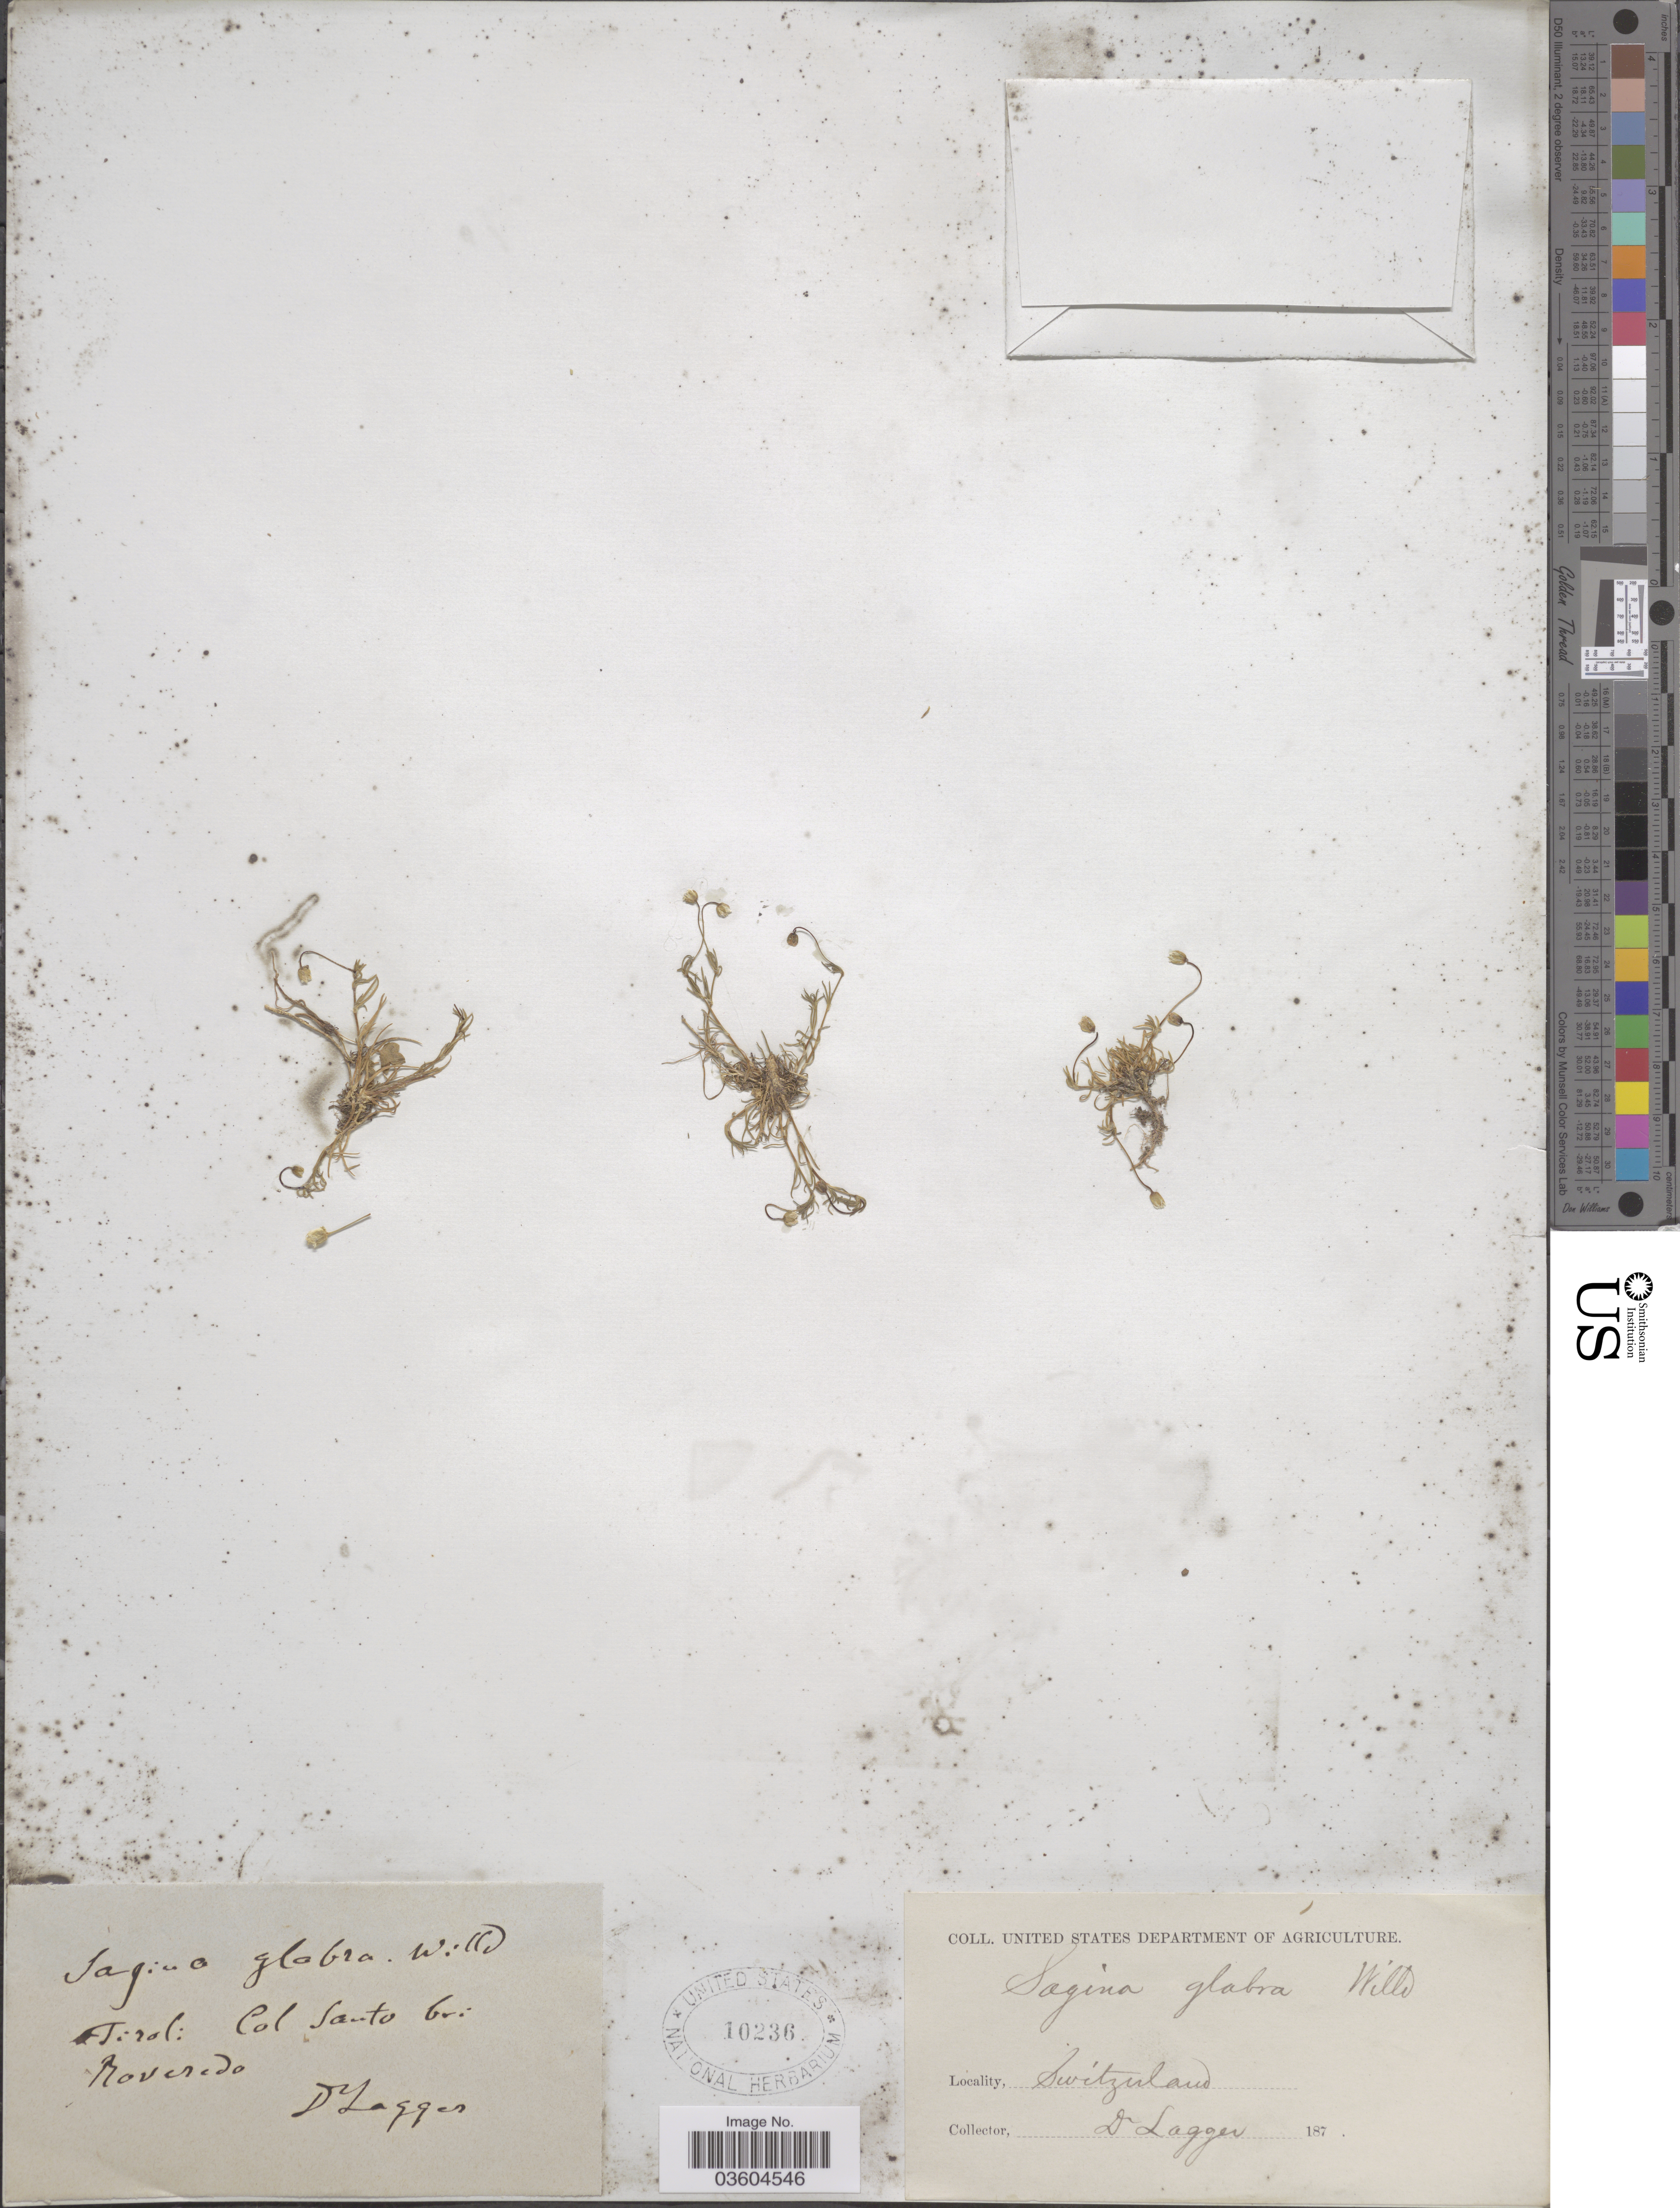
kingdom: Plantae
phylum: Tracheophyta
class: Magnoliopsida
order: Caryophyllales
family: Caryophyllaceae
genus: Sagina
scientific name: Sagina glabra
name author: (Willd.) Fenzl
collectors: F. J. Lagger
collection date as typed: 187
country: Switzerland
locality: Tirol: Col Santo br: Roveredo.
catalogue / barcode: US 10236